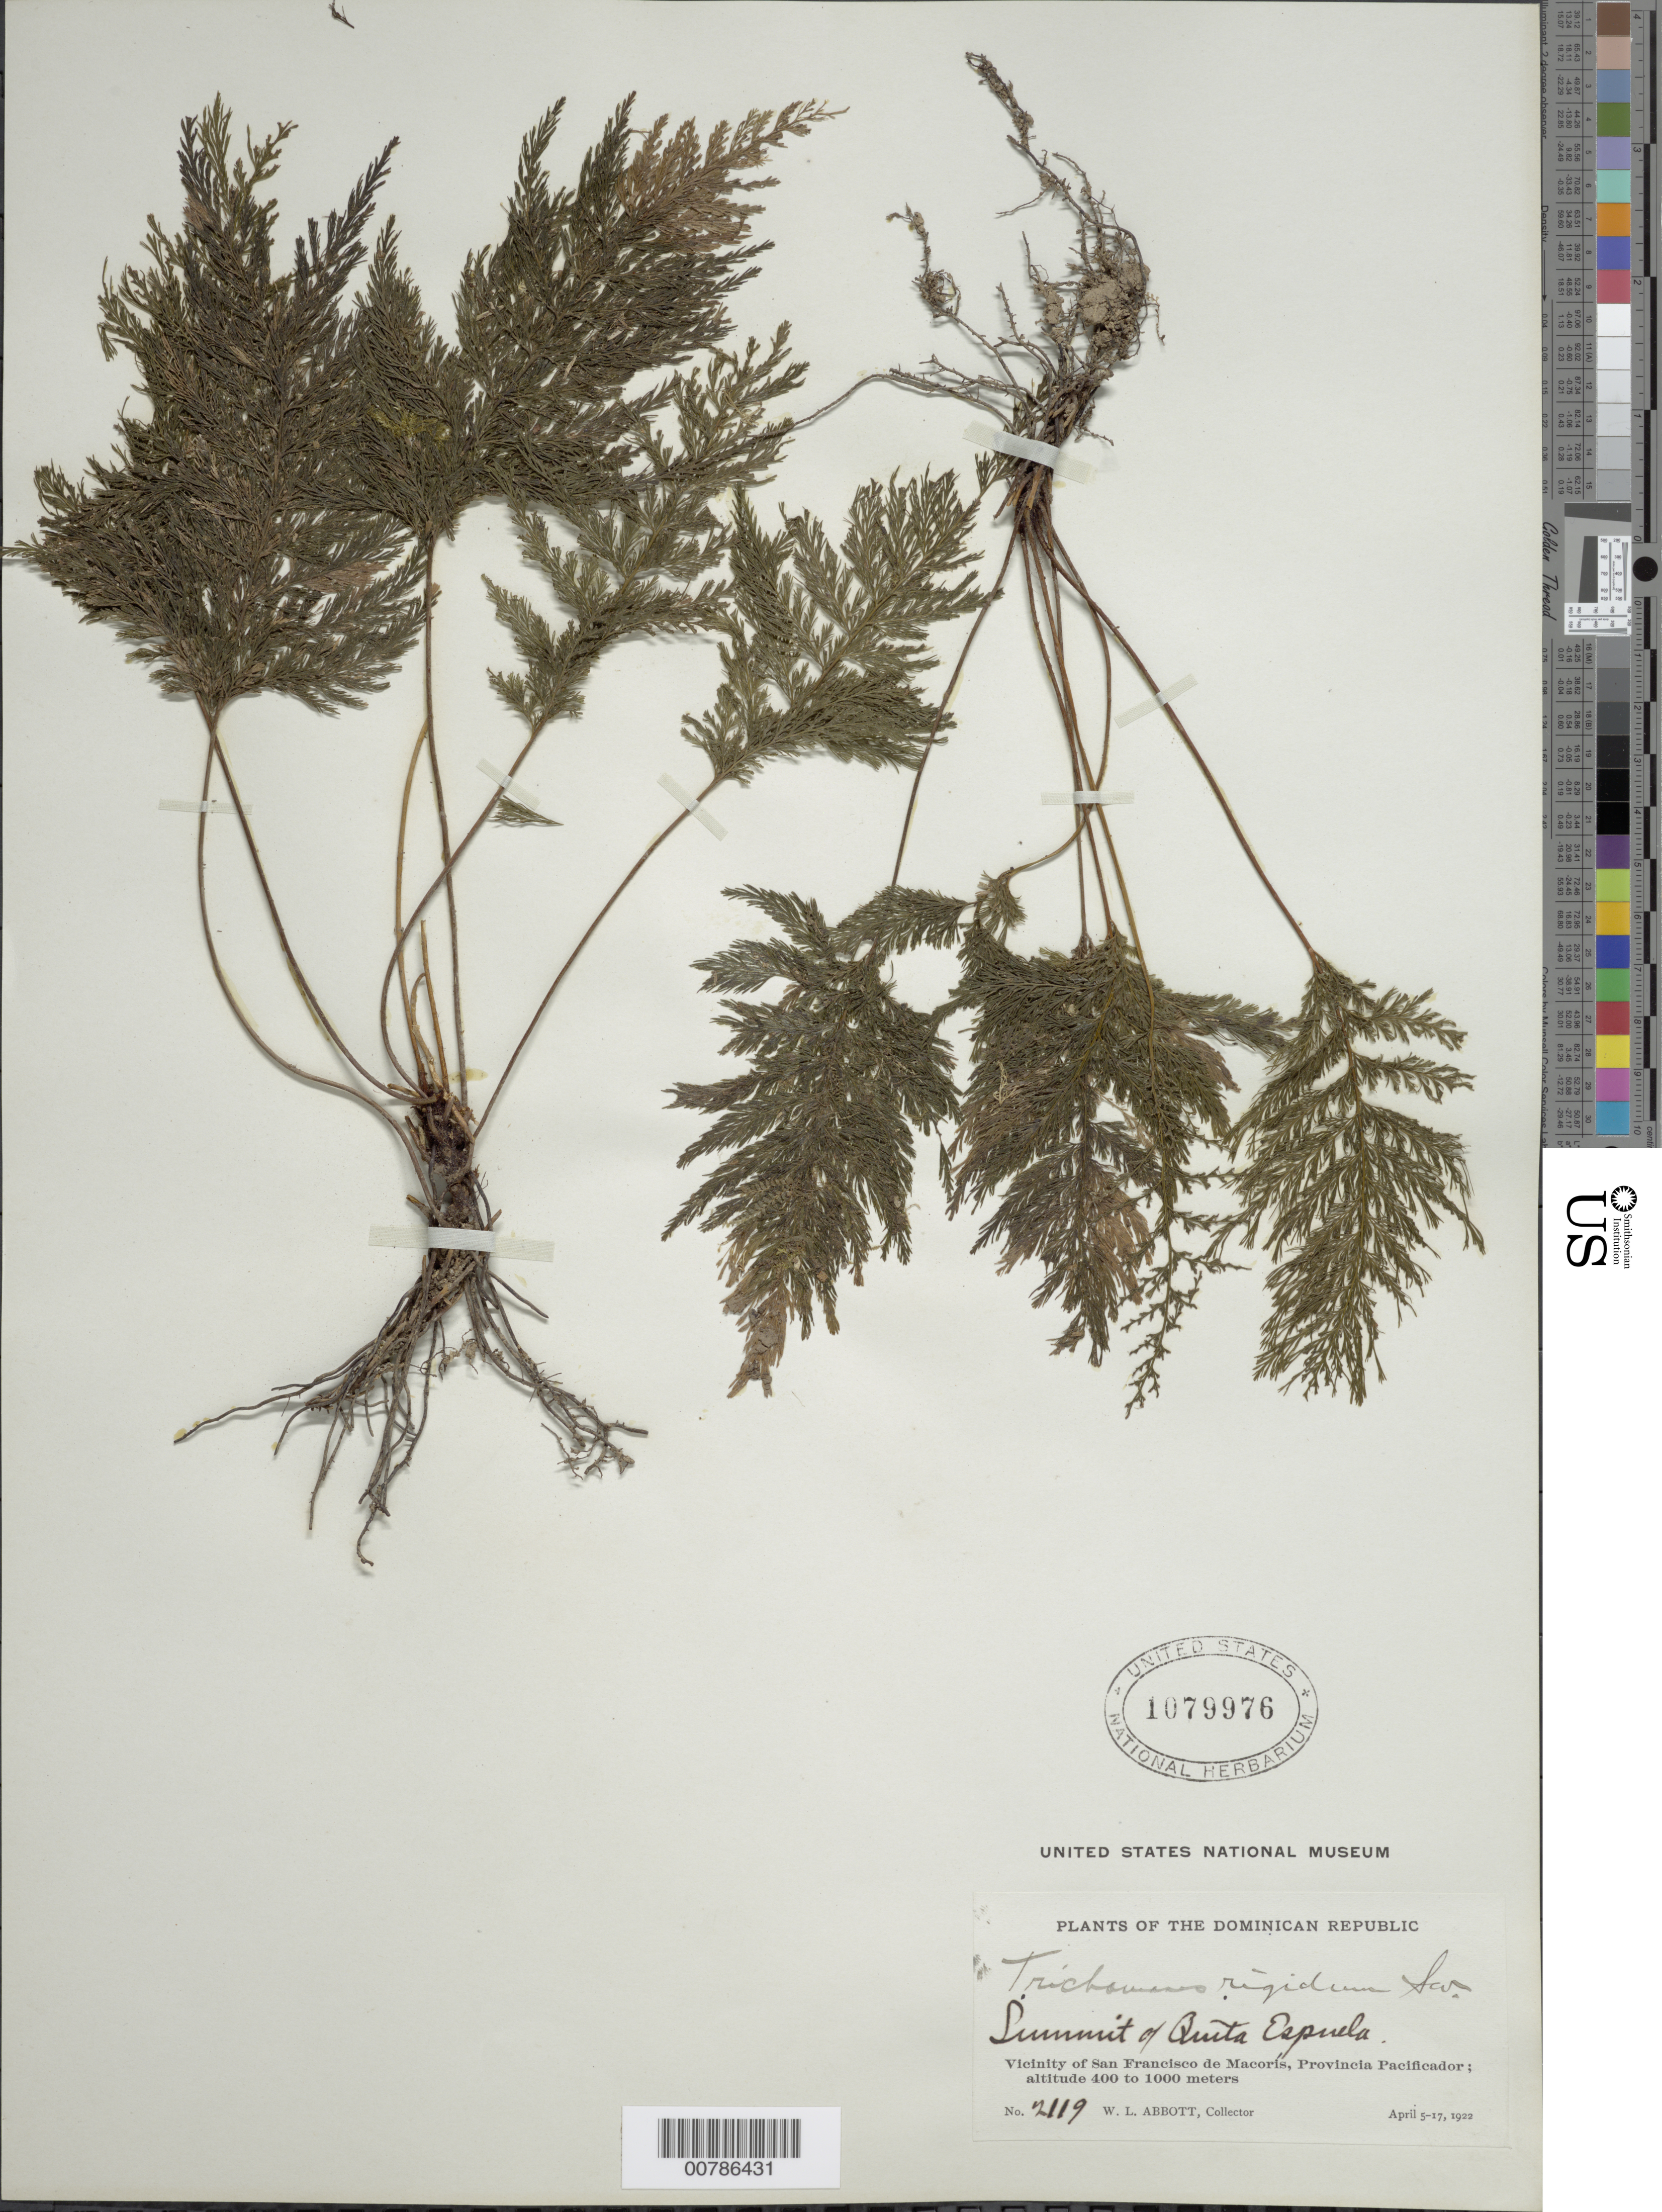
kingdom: Plantae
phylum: Tracheophyta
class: Polypodiopsida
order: Hymenophyllales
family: Hymenophyllaceae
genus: Abrodictyum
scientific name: Abrodictyum rigidum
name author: (Sw.) Ebihara & Dubuisson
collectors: W. L. Abbott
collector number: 2119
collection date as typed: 05 Apr 1922 to 17 Apr 1922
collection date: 1922-04-05/1922-04-17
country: Dominican Republic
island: Hispaniola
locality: Prov. Pacificador, San Francisco de Macorís vicinity, summit of Quita Espuela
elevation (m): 400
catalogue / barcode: US 1079976